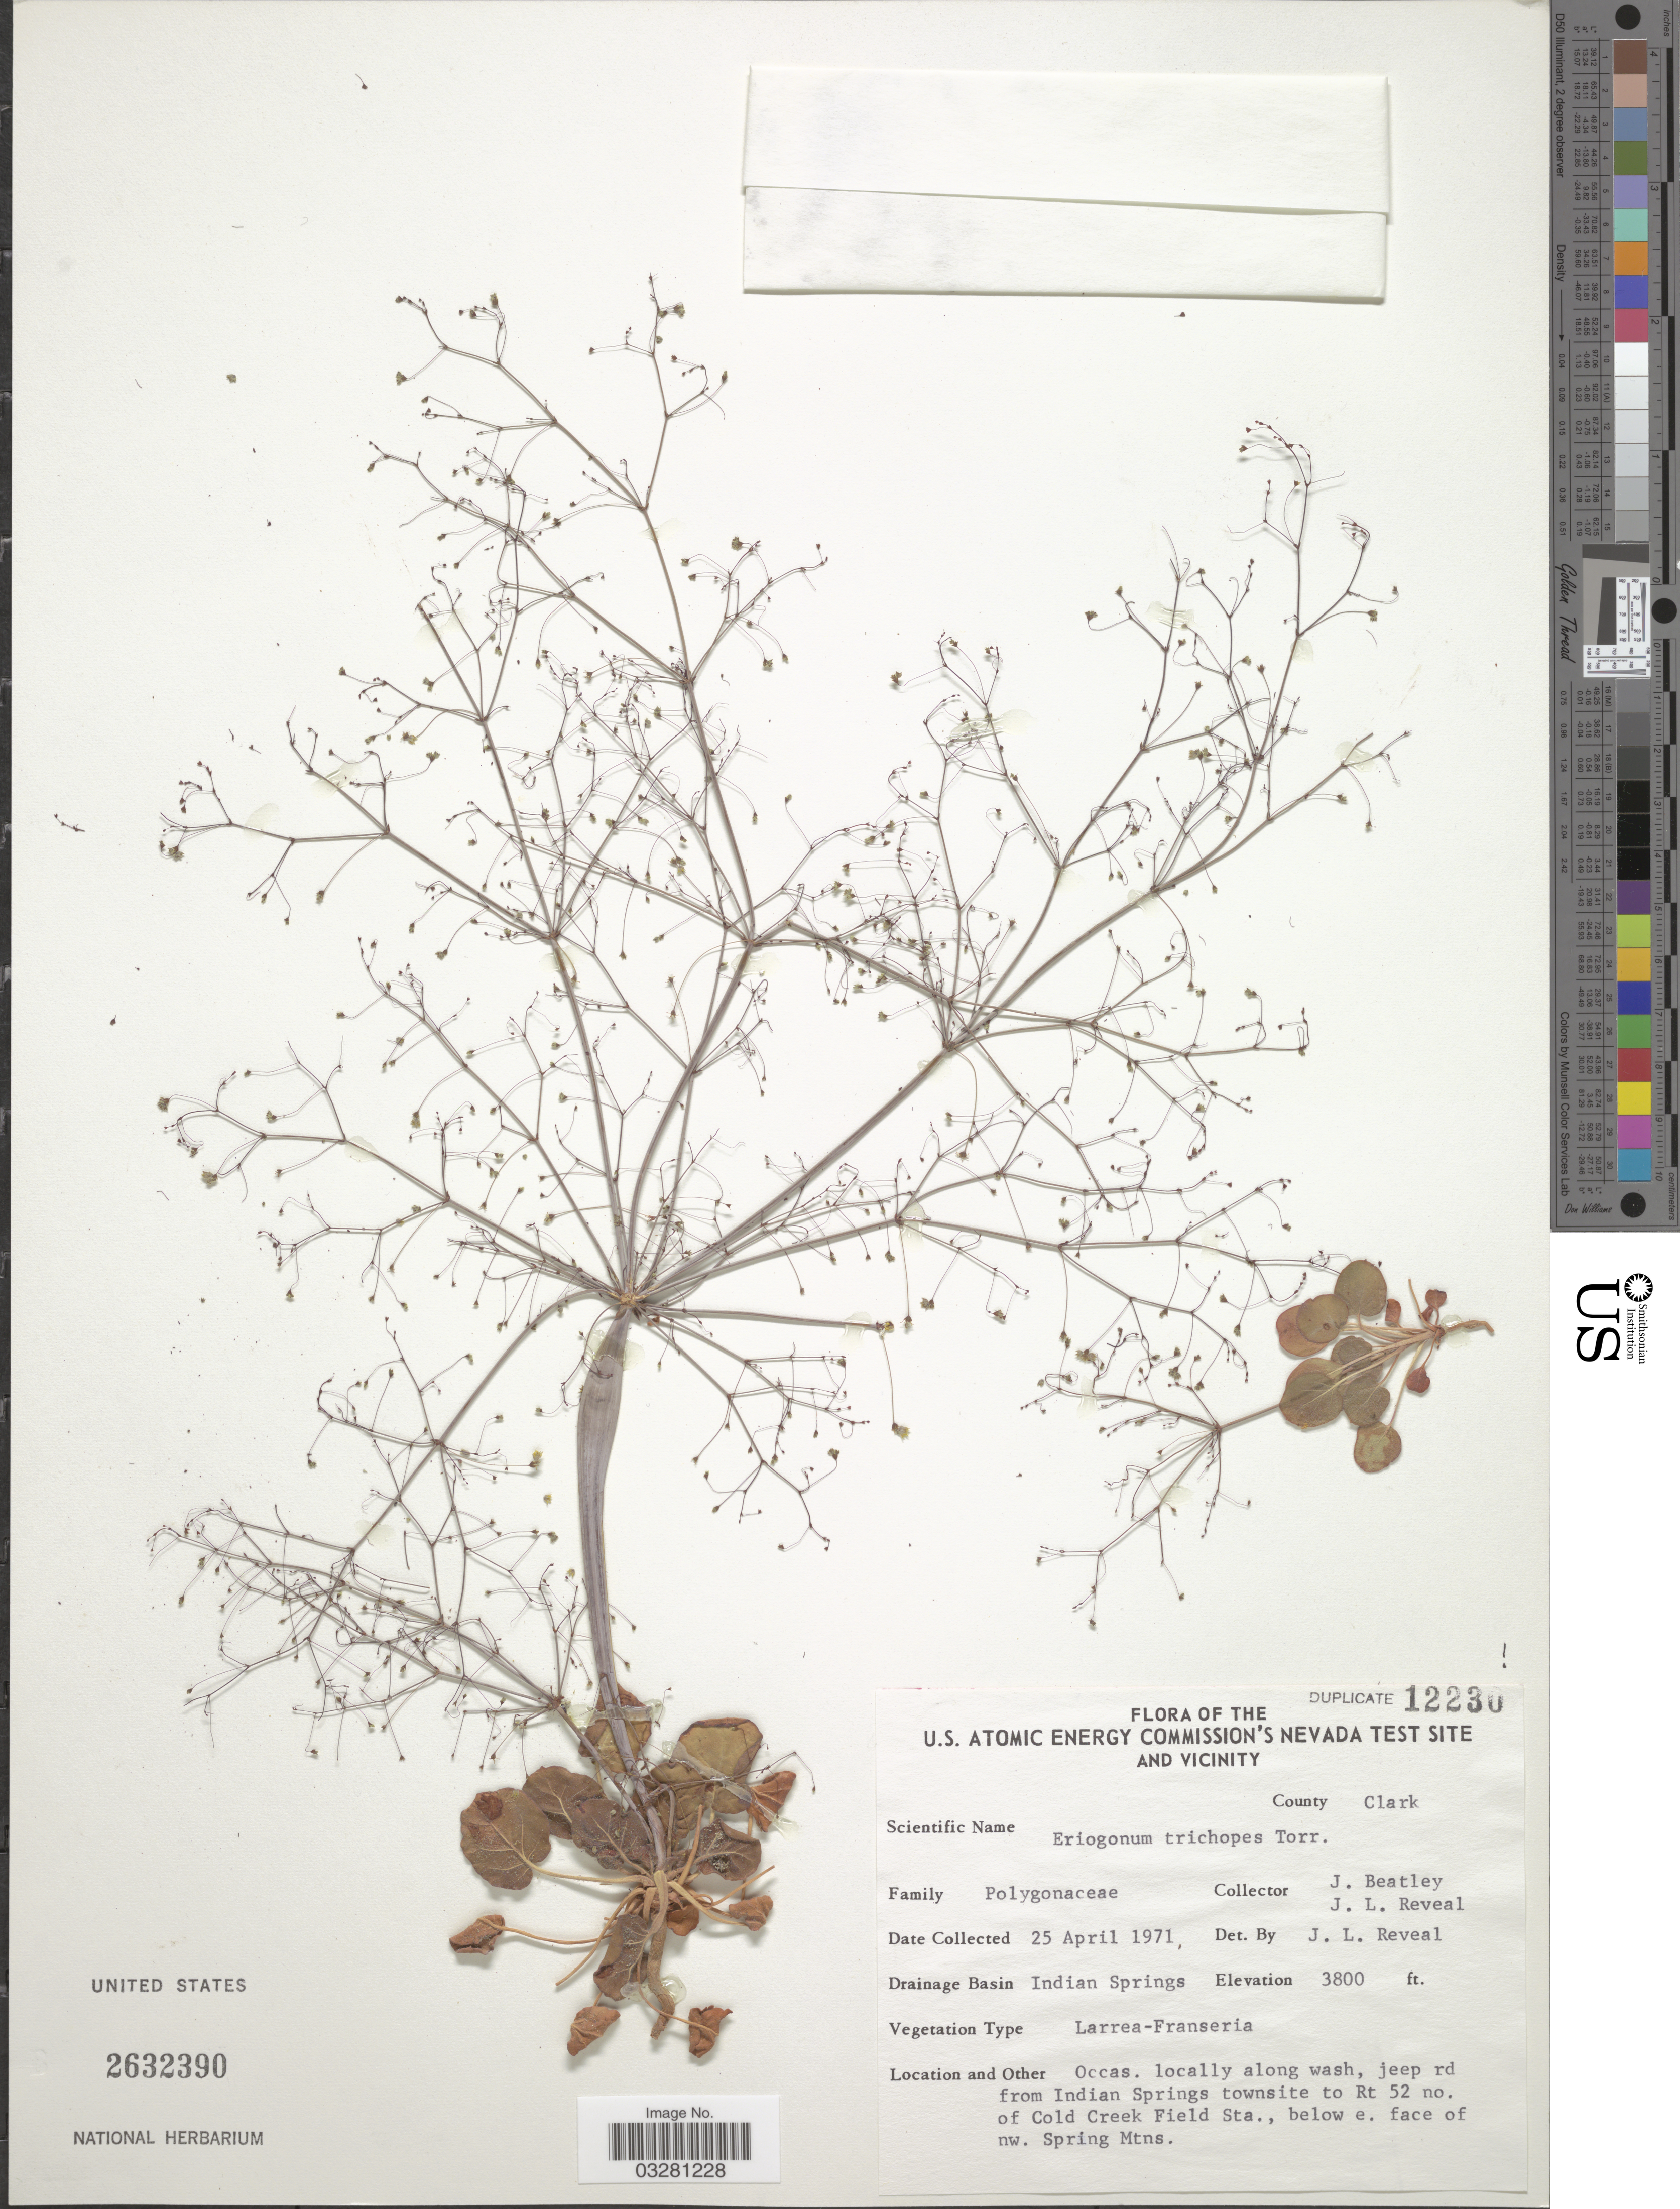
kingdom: Plantae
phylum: Tracheophyta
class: Magnoliopsida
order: Caryophyllales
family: Polygonaceae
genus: Eriogonum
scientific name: Eriogonum trichopes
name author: Torr.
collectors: J. C. Beatley & J. L. Reveal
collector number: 12230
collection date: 1971-04-25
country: United States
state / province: Nevada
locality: U. S. Atomic Energy Commission's Nevada Test Site and Vicinity. County Clark. Drainage Basin Indian Springs. Jeep rd from Indian Springs townsite to Rt 52 no. of Cold Creek Field Sta., below e. face of nw. Spring Mtns.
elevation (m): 1158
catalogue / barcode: US 2632390